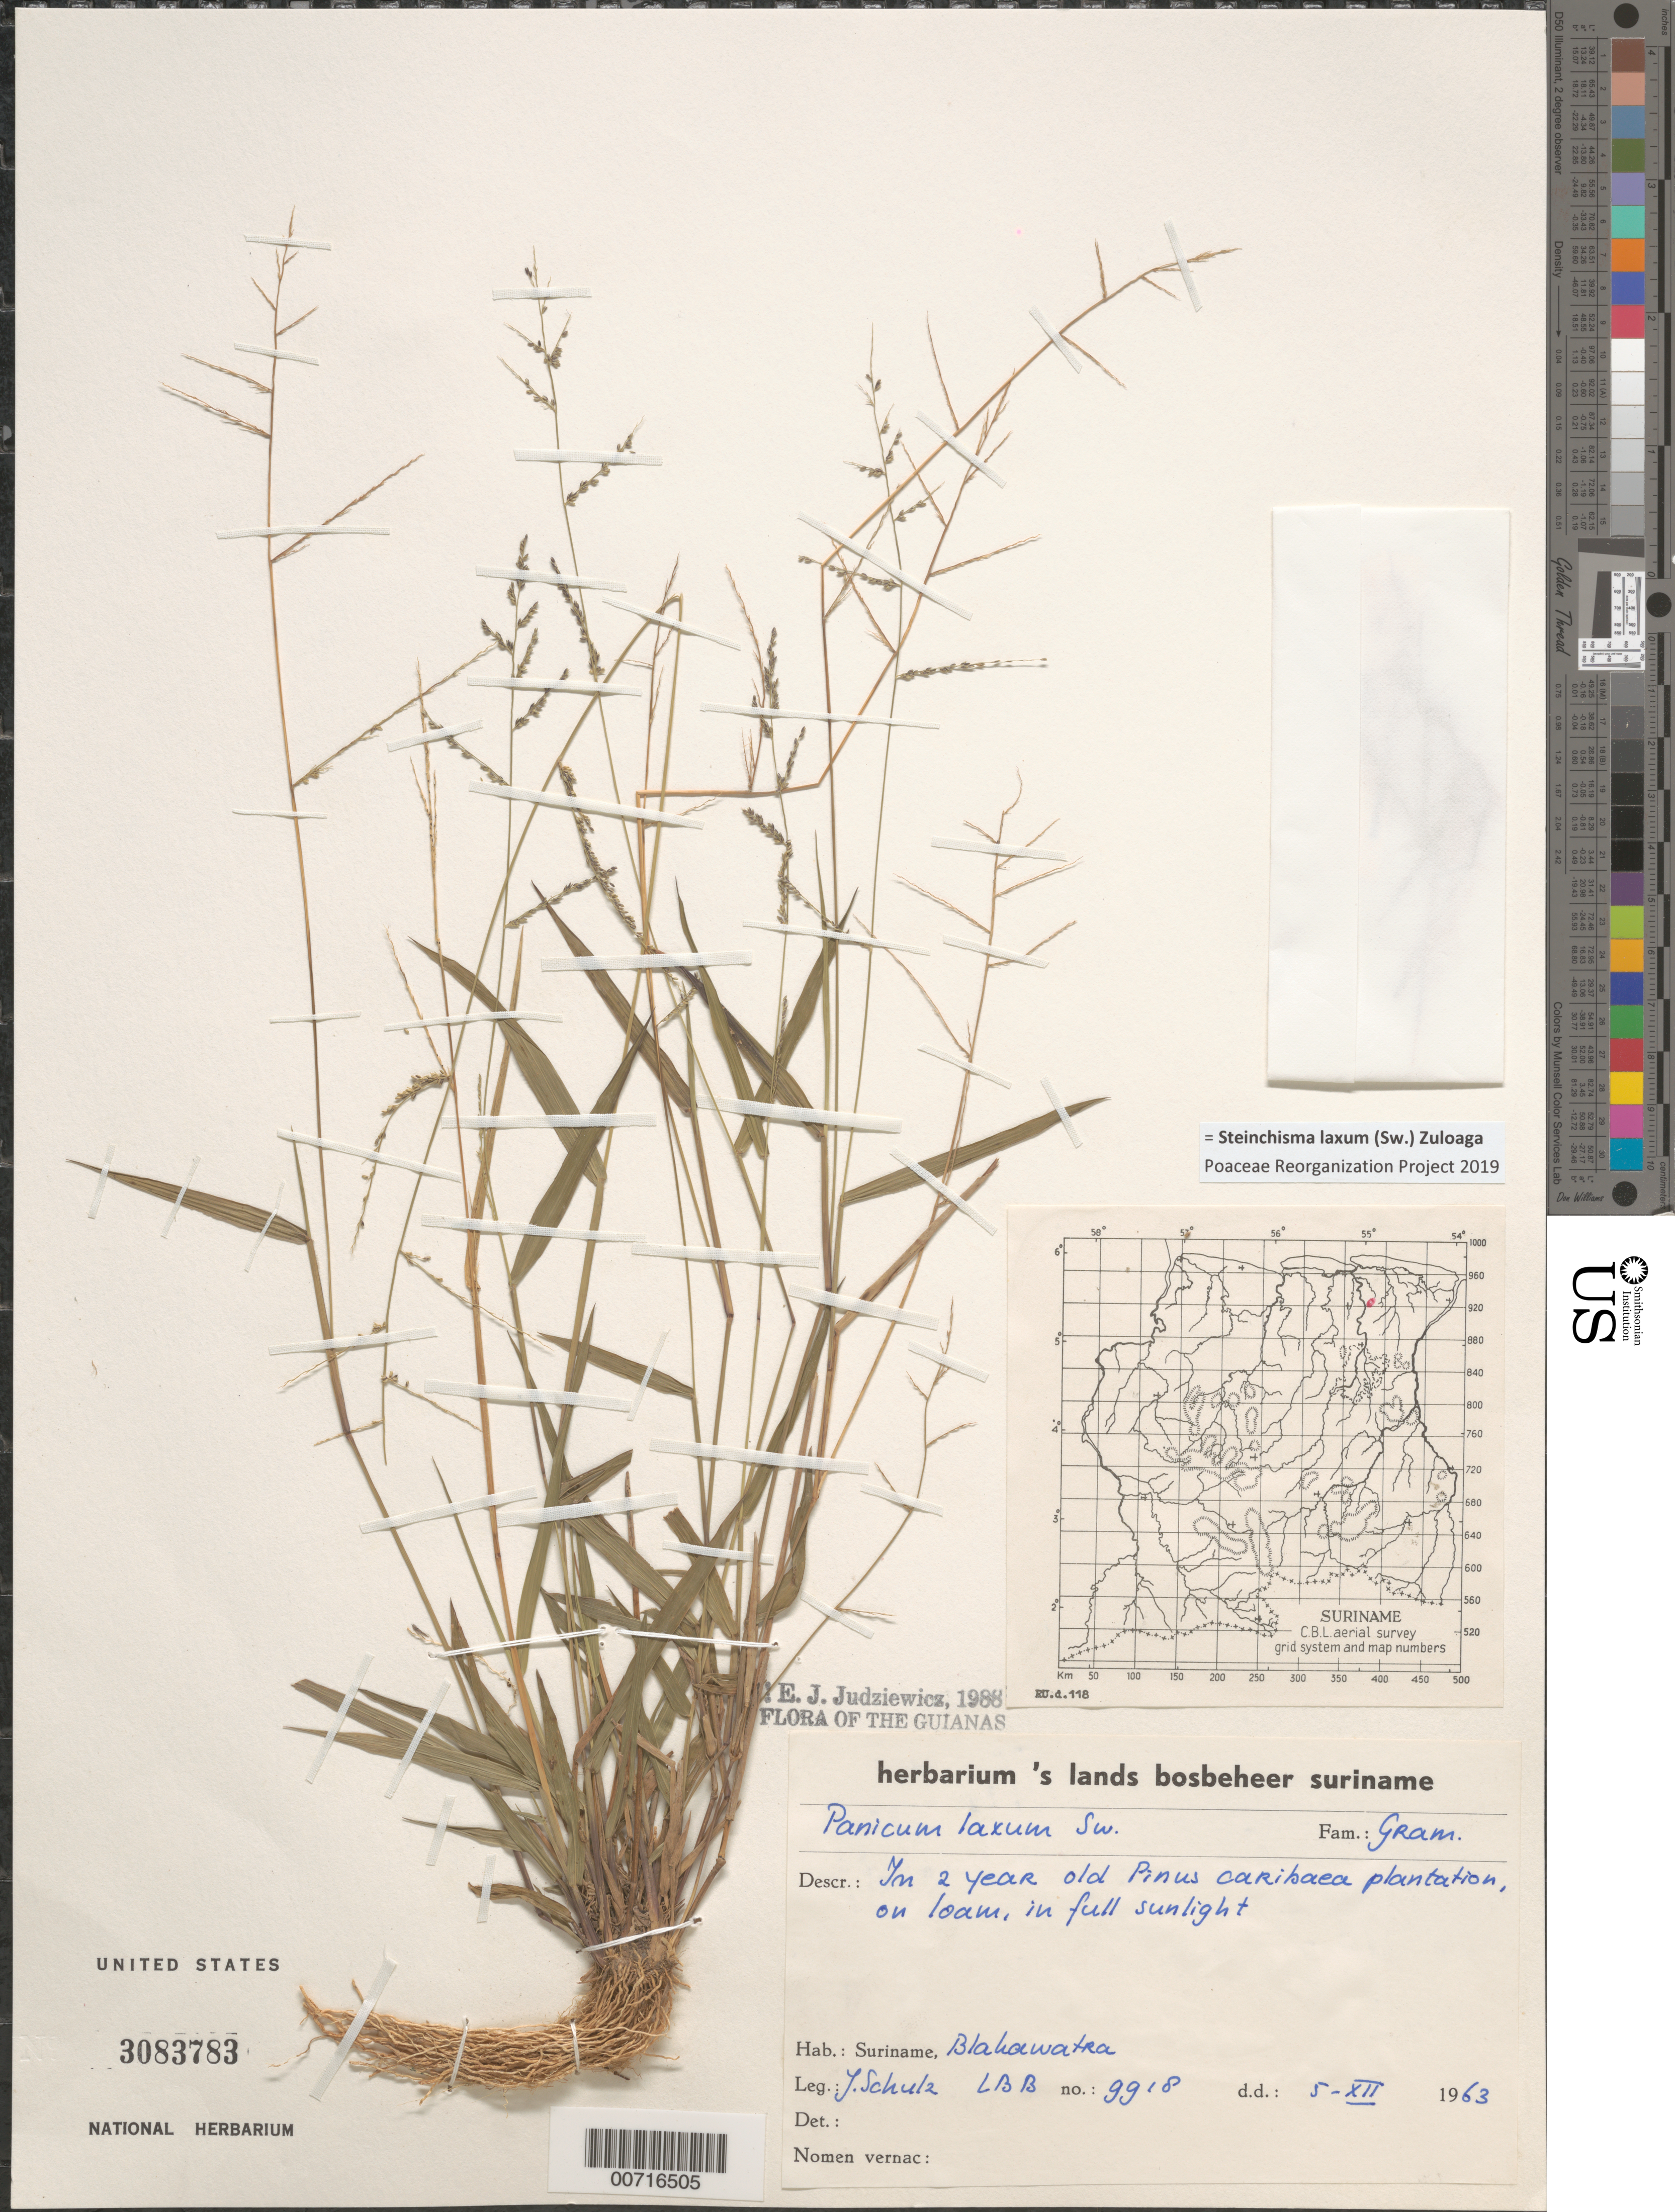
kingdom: Plantae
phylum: Tracheophyta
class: Liliopsida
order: Poales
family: Poaceae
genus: Panicum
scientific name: Panicum laxum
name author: Sw.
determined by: Judziewicz, E. J.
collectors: J. P. Schulz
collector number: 9918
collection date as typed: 5-Dec-63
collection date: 1963-12-05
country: Suriname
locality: Blakawatra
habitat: Two year old Pinus caribaea plantation. On loam, in full sunlight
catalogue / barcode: US 3083783